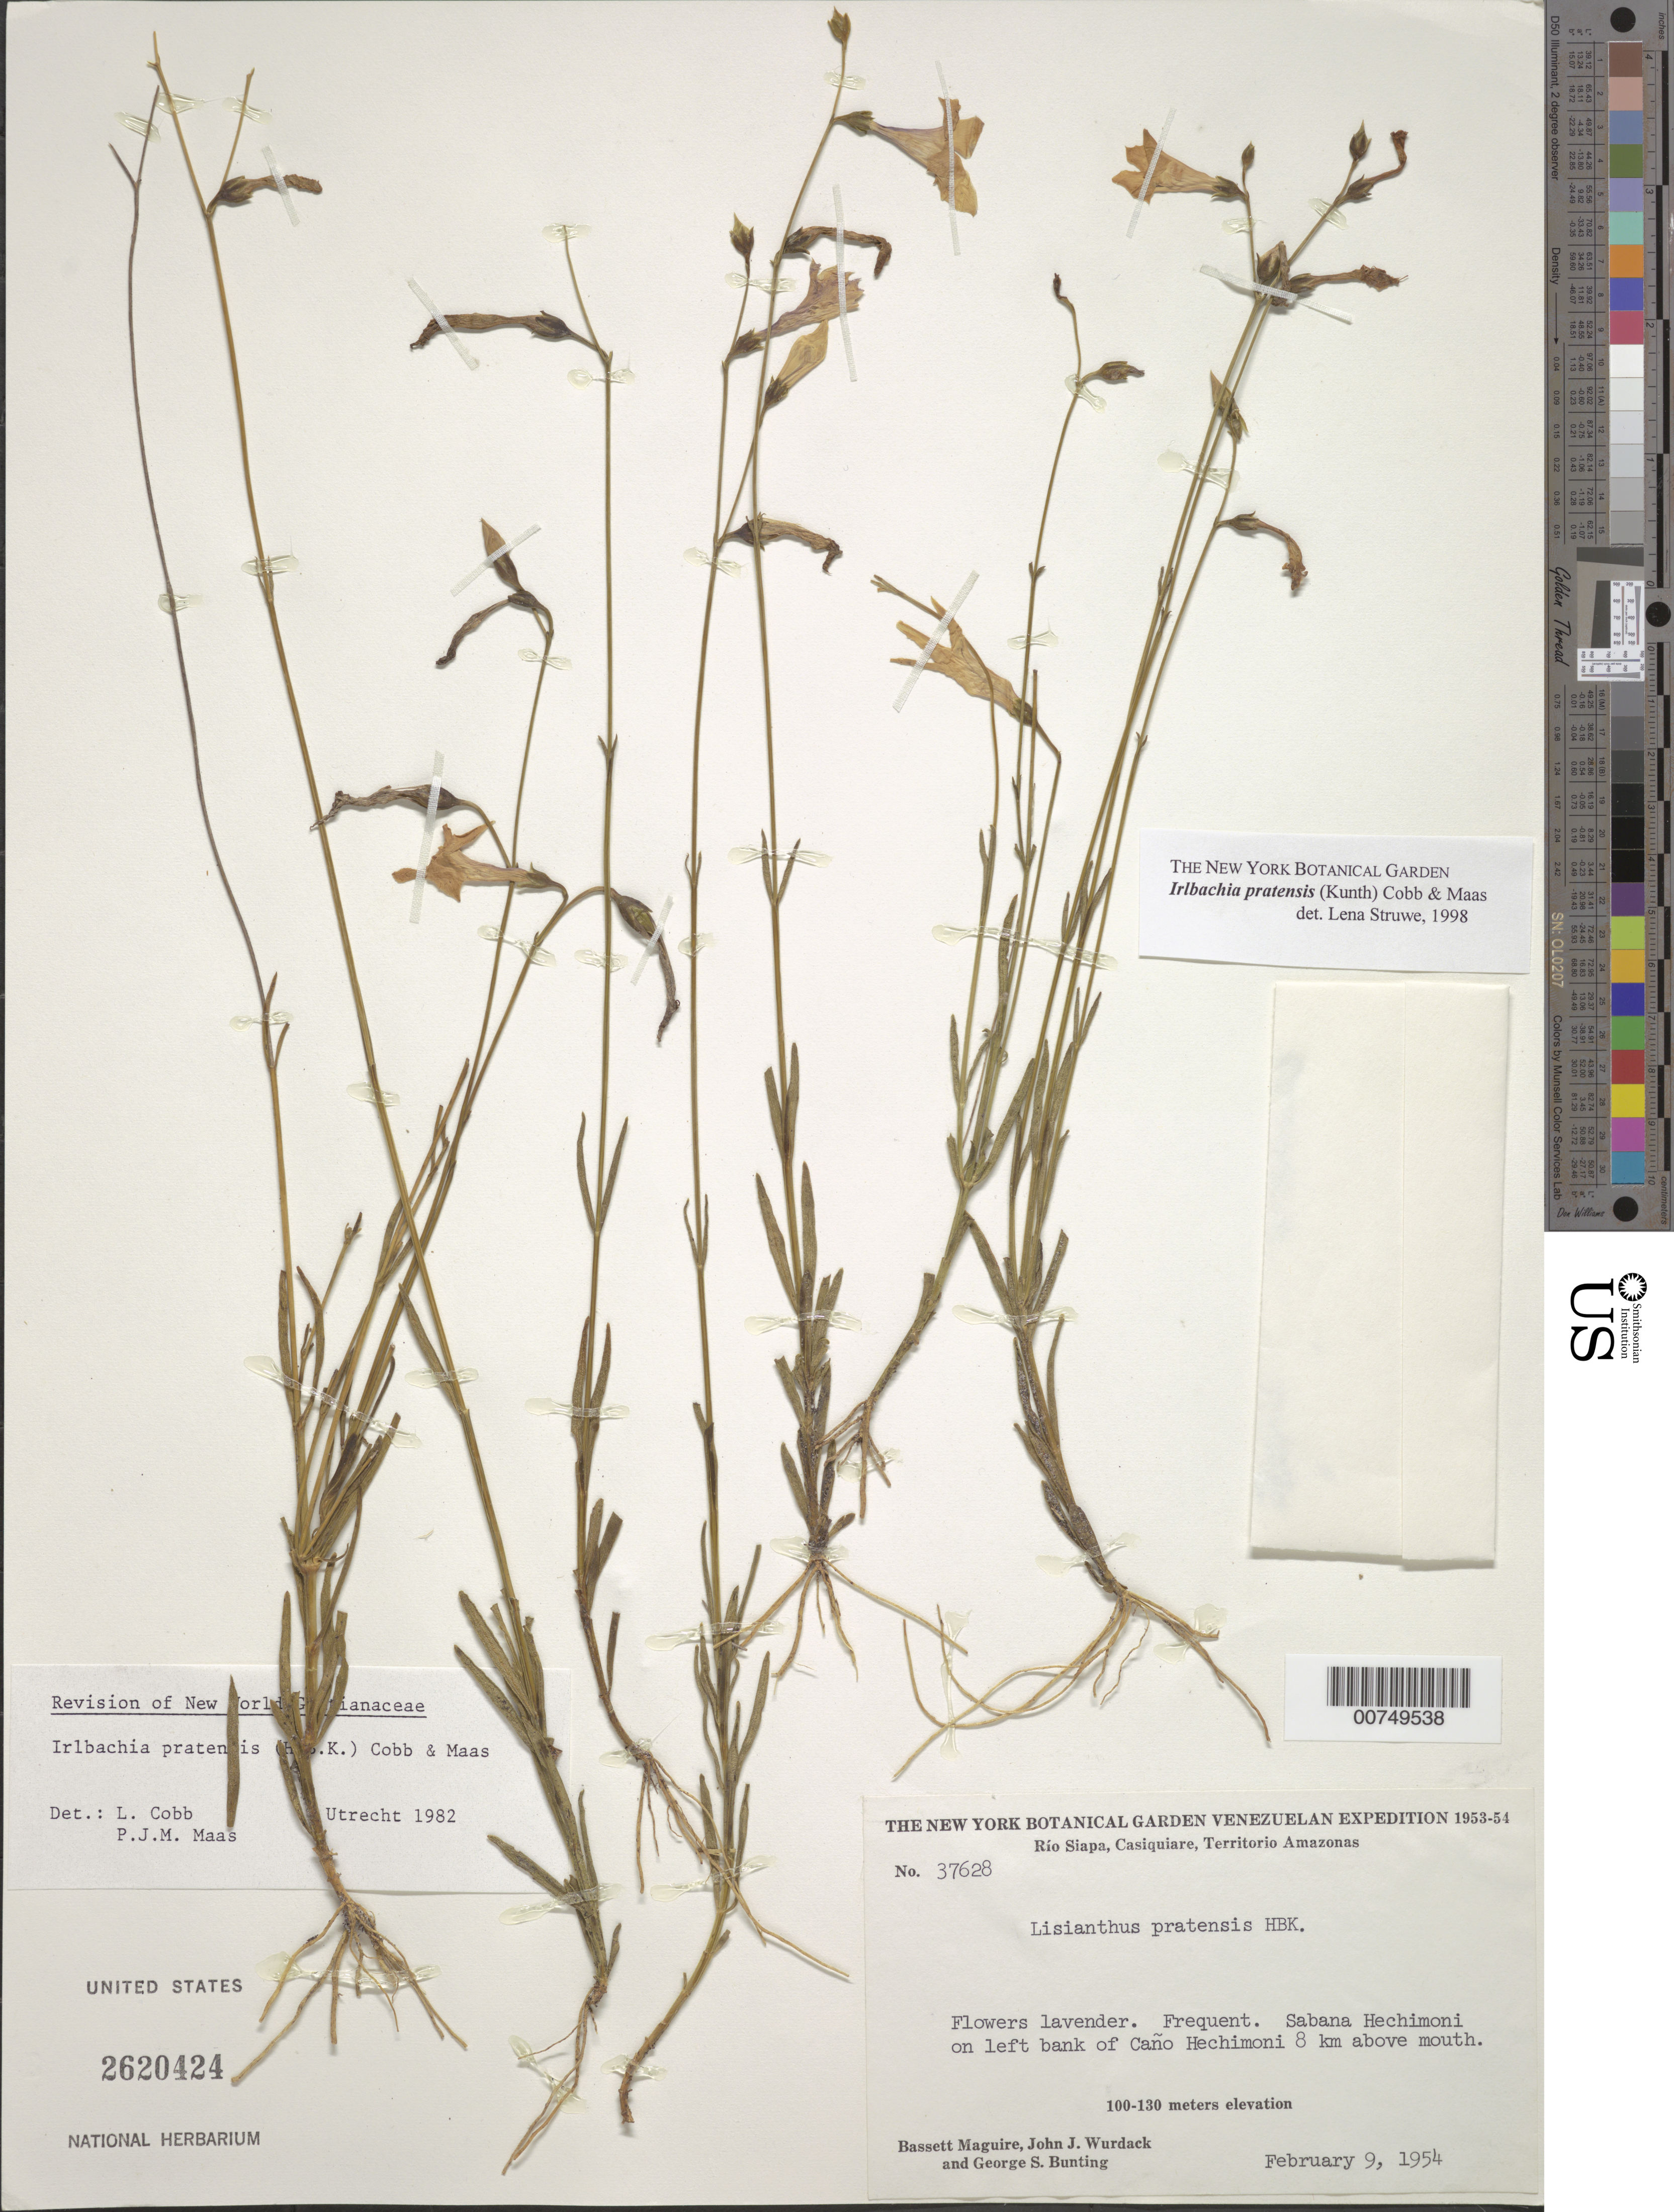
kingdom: Plantae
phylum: Tracheophyta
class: Magnoliopsida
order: Gentianales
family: Gentianaceae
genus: Irlbachia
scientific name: Irlbachia pratensis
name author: (Kunth) L. Cobb & Maas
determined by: Struwe, L.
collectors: B. Maguire, J. J. Wurdack & G. S. Bunting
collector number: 37628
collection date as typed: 9-Feb-54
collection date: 1954-02-09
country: Venezuela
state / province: Amazonas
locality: Sabana Hechimoni, 8 km above mouth of Caño Hechimoni; Río Siapa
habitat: Savanna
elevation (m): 100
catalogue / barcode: US 2620424